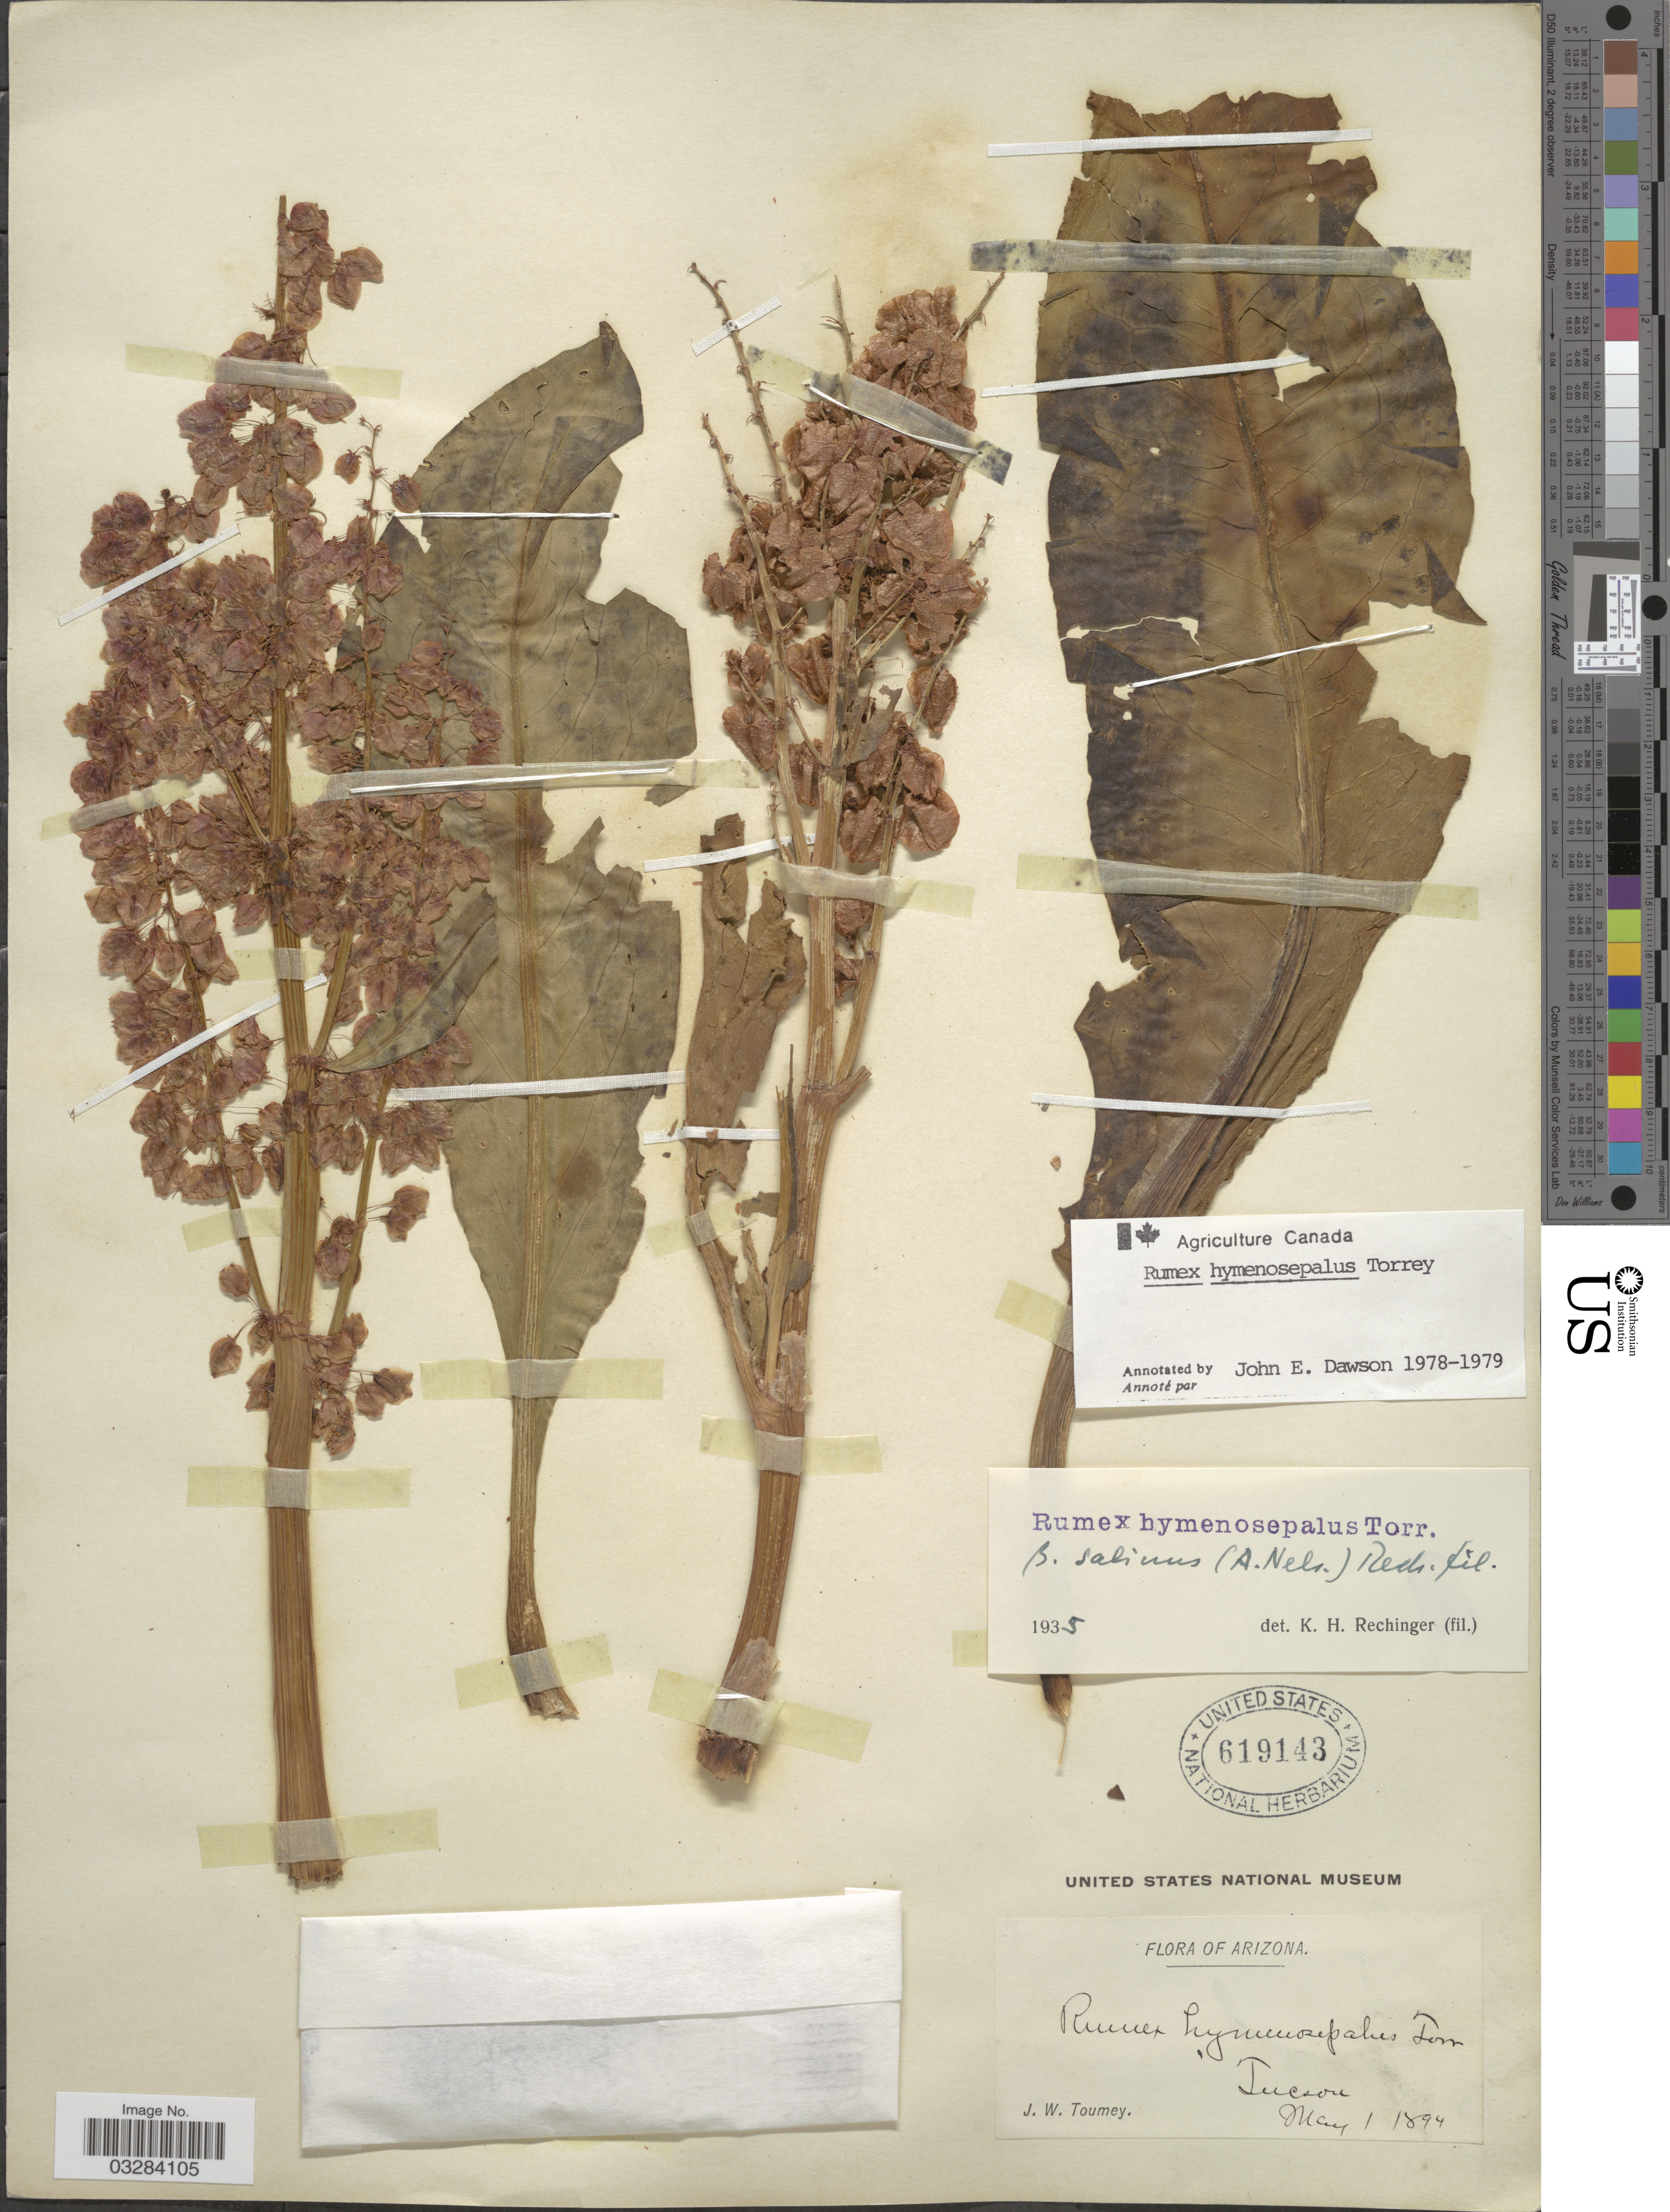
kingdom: Plantae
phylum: Tracheophyta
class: Magnoliopsida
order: Caryophyllales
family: Polygonaceae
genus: Rumex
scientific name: Rumex hymenosepalus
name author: Torr.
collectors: J. W. Toumey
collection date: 1894-05-01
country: United States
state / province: Arizona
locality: Tucson.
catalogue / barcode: US 619143